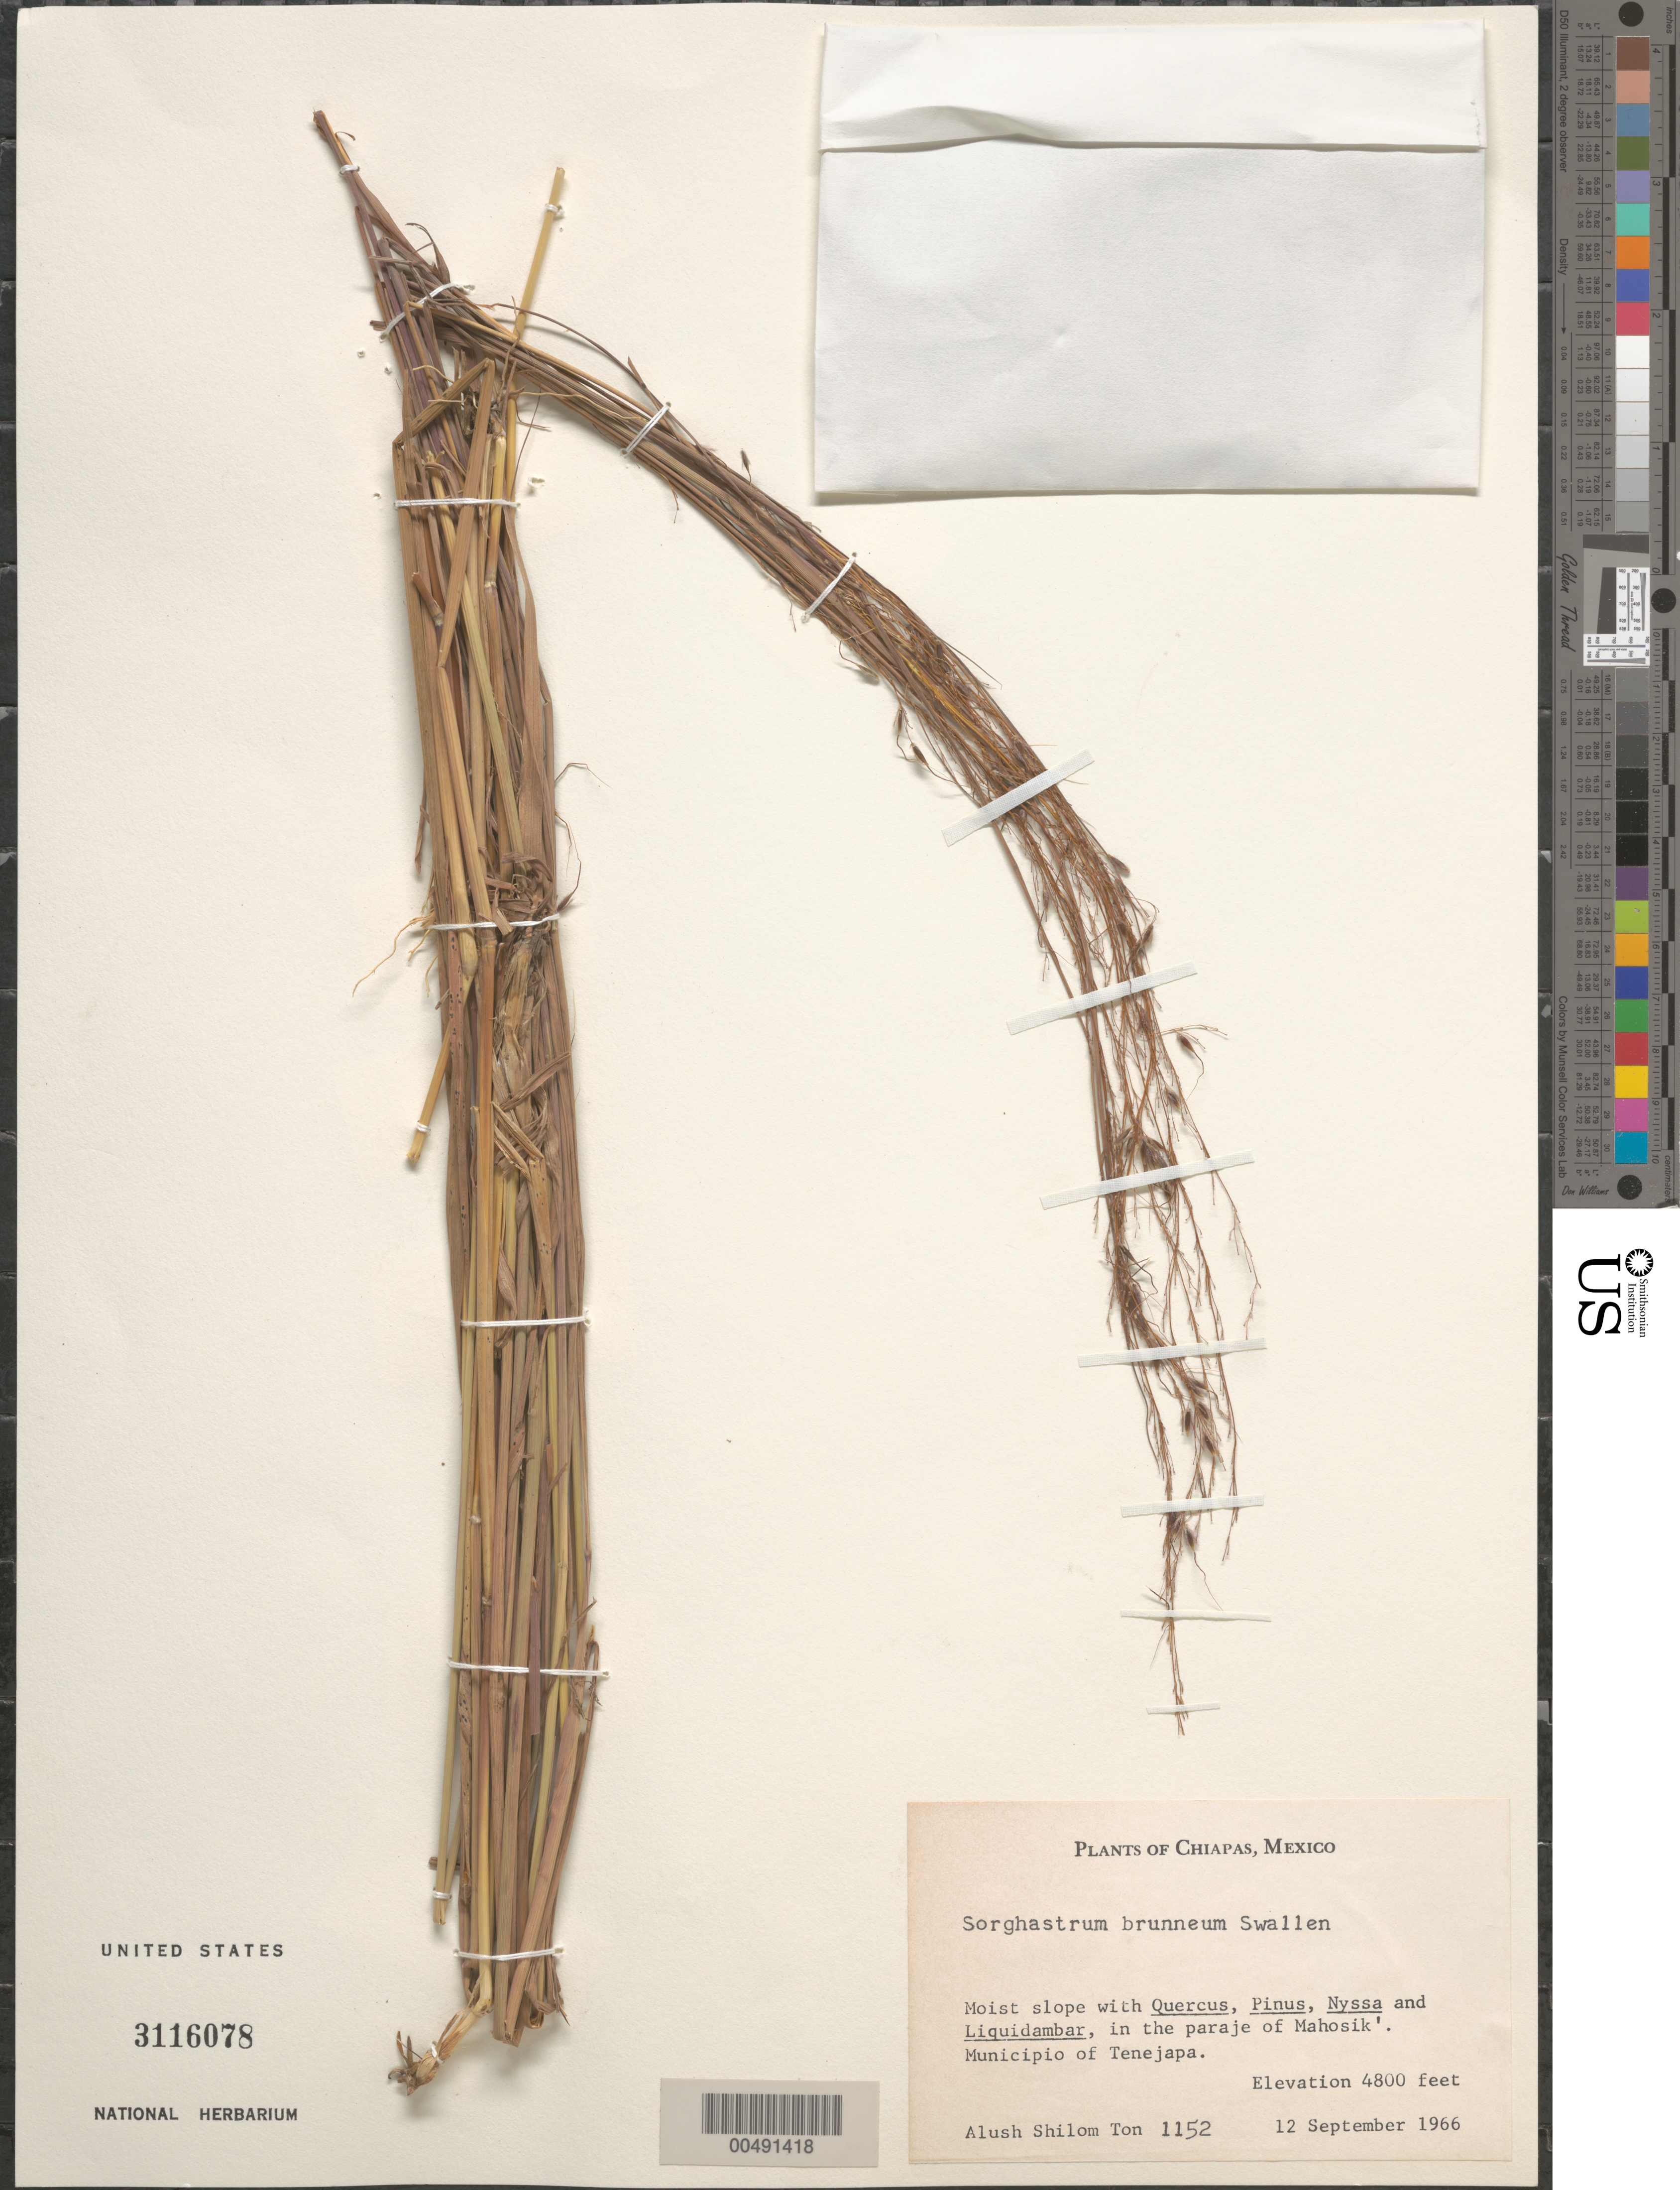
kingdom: Plantae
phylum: Tracheophyta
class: Liliopsida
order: Poales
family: Poaceae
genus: Sorghastrum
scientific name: Sorghastrum brunneum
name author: Swallen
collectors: A. S. Ton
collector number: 1152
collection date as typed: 12 Sep 1966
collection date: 1966-09-12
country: Mexico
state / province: Chiapas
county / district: Tenejapa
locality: In the paraje of Mahosik'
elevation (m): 1463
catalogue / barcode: US 3116078